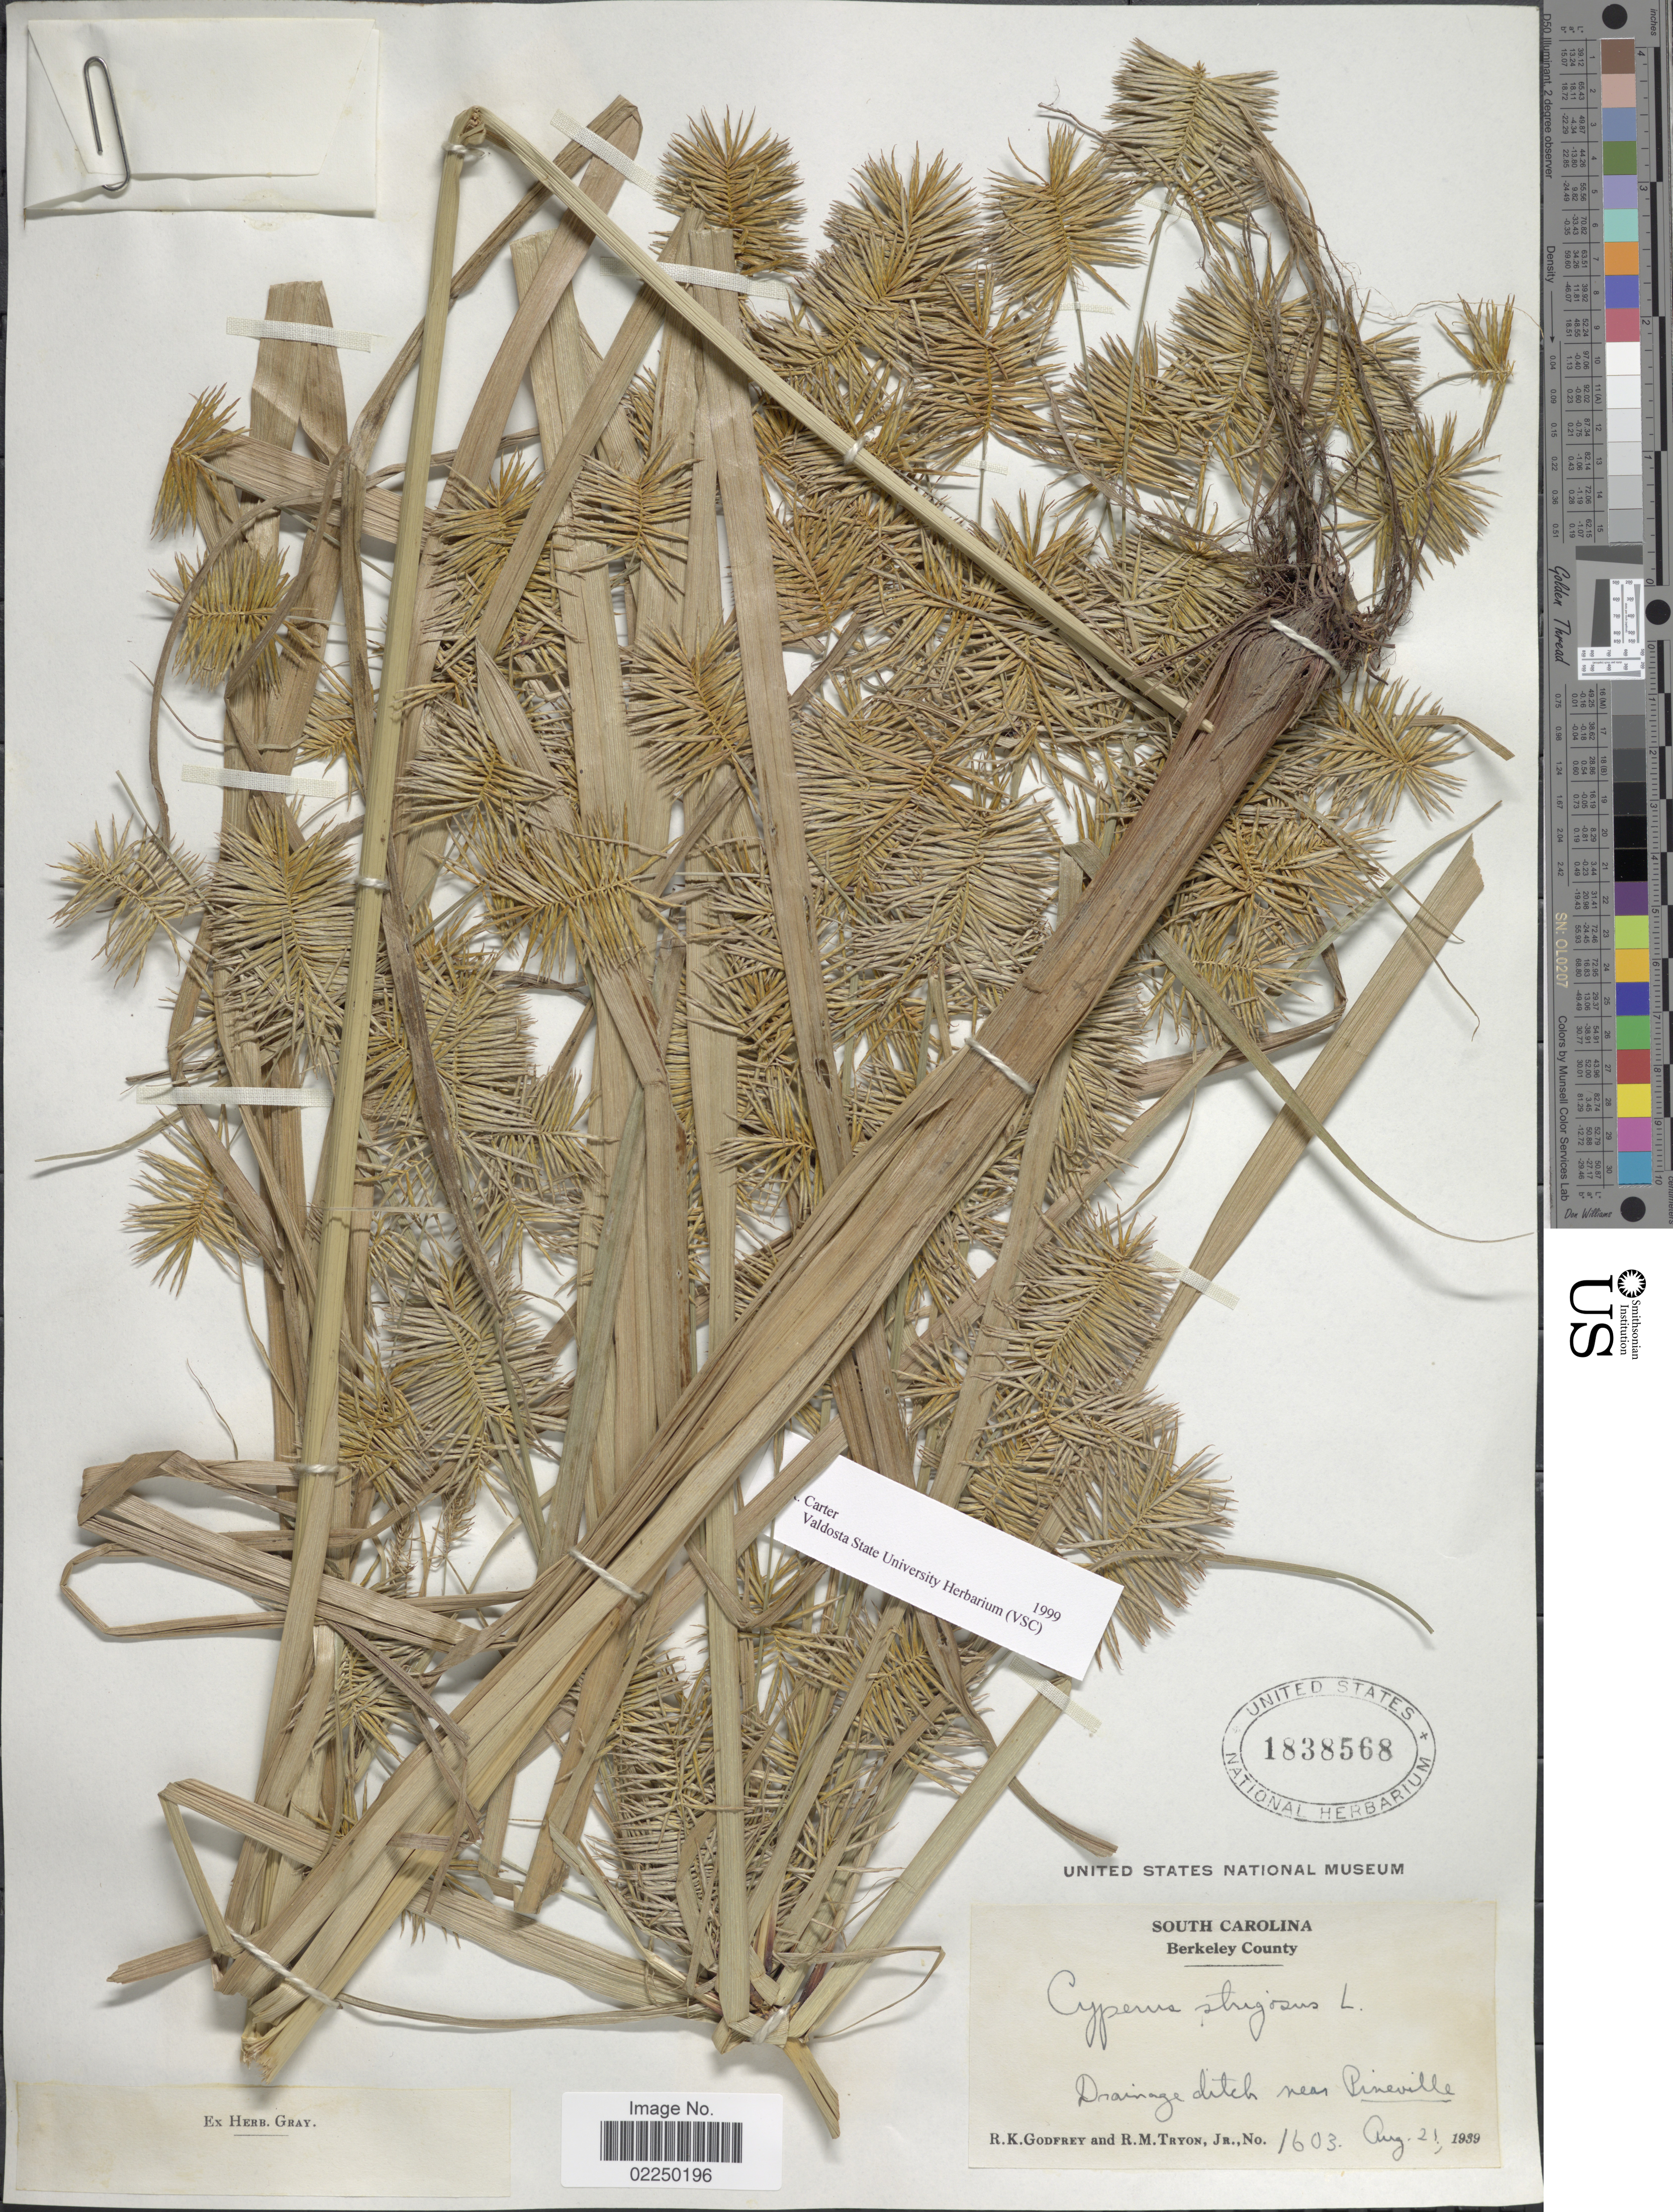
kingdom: Plantae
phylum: Tracheophyta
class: Liliopsida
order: Poales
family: Cyperaceae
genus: Cyperus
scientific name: Cyperus strigosus L.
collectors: R. K. Godfrey & R. M. Tryon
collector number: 1603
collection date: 1939-08-21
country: United States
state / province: South Carolina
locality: Drainage ditch near Pineville, Berkeley County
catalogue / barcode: US 1838568